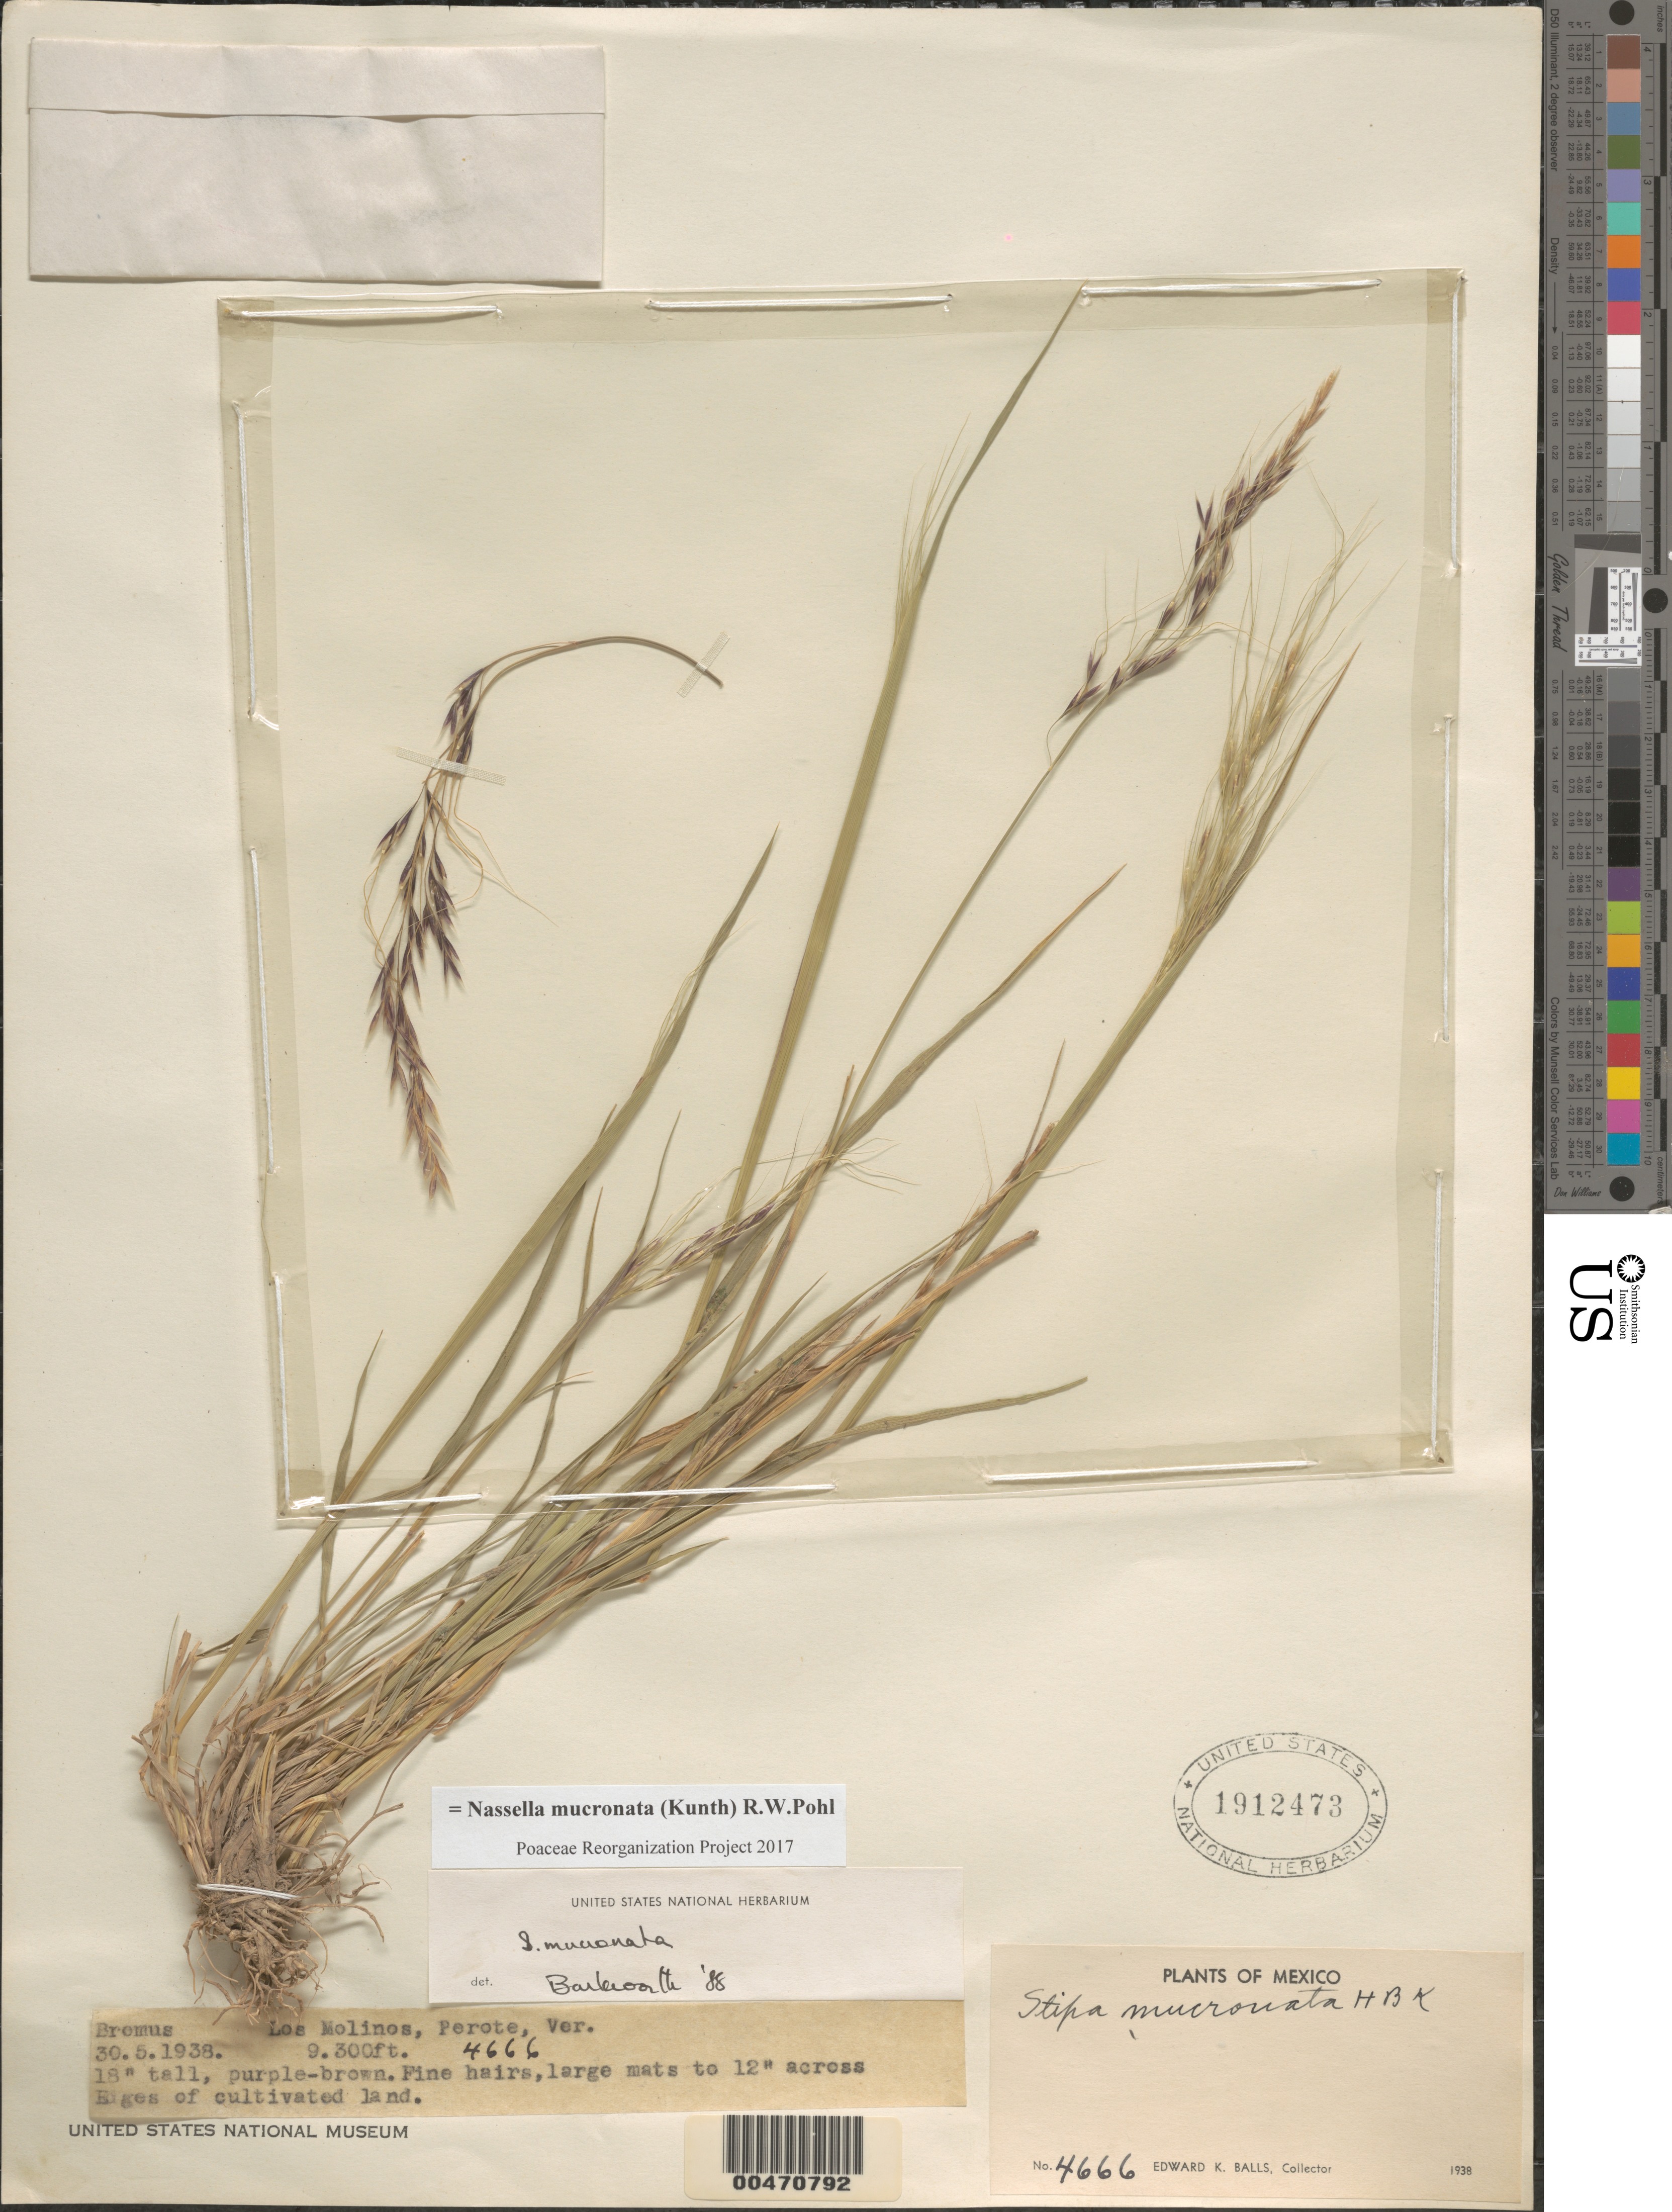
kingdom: Plantae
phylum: Tracheophyta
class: Liliopsida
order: Poales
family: Poaceae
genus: Nassella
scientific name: Nassella mucronata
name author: (Kunth) R.W. Pohl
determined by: Poaceae Reorganization Project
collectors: E. K. Balls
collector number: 4666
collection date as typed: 30 May 1938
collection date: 1938-05-30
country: Mexico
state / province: Veracruz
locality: Los Molinos, Perote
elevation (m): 2835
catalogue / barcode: US 1912473